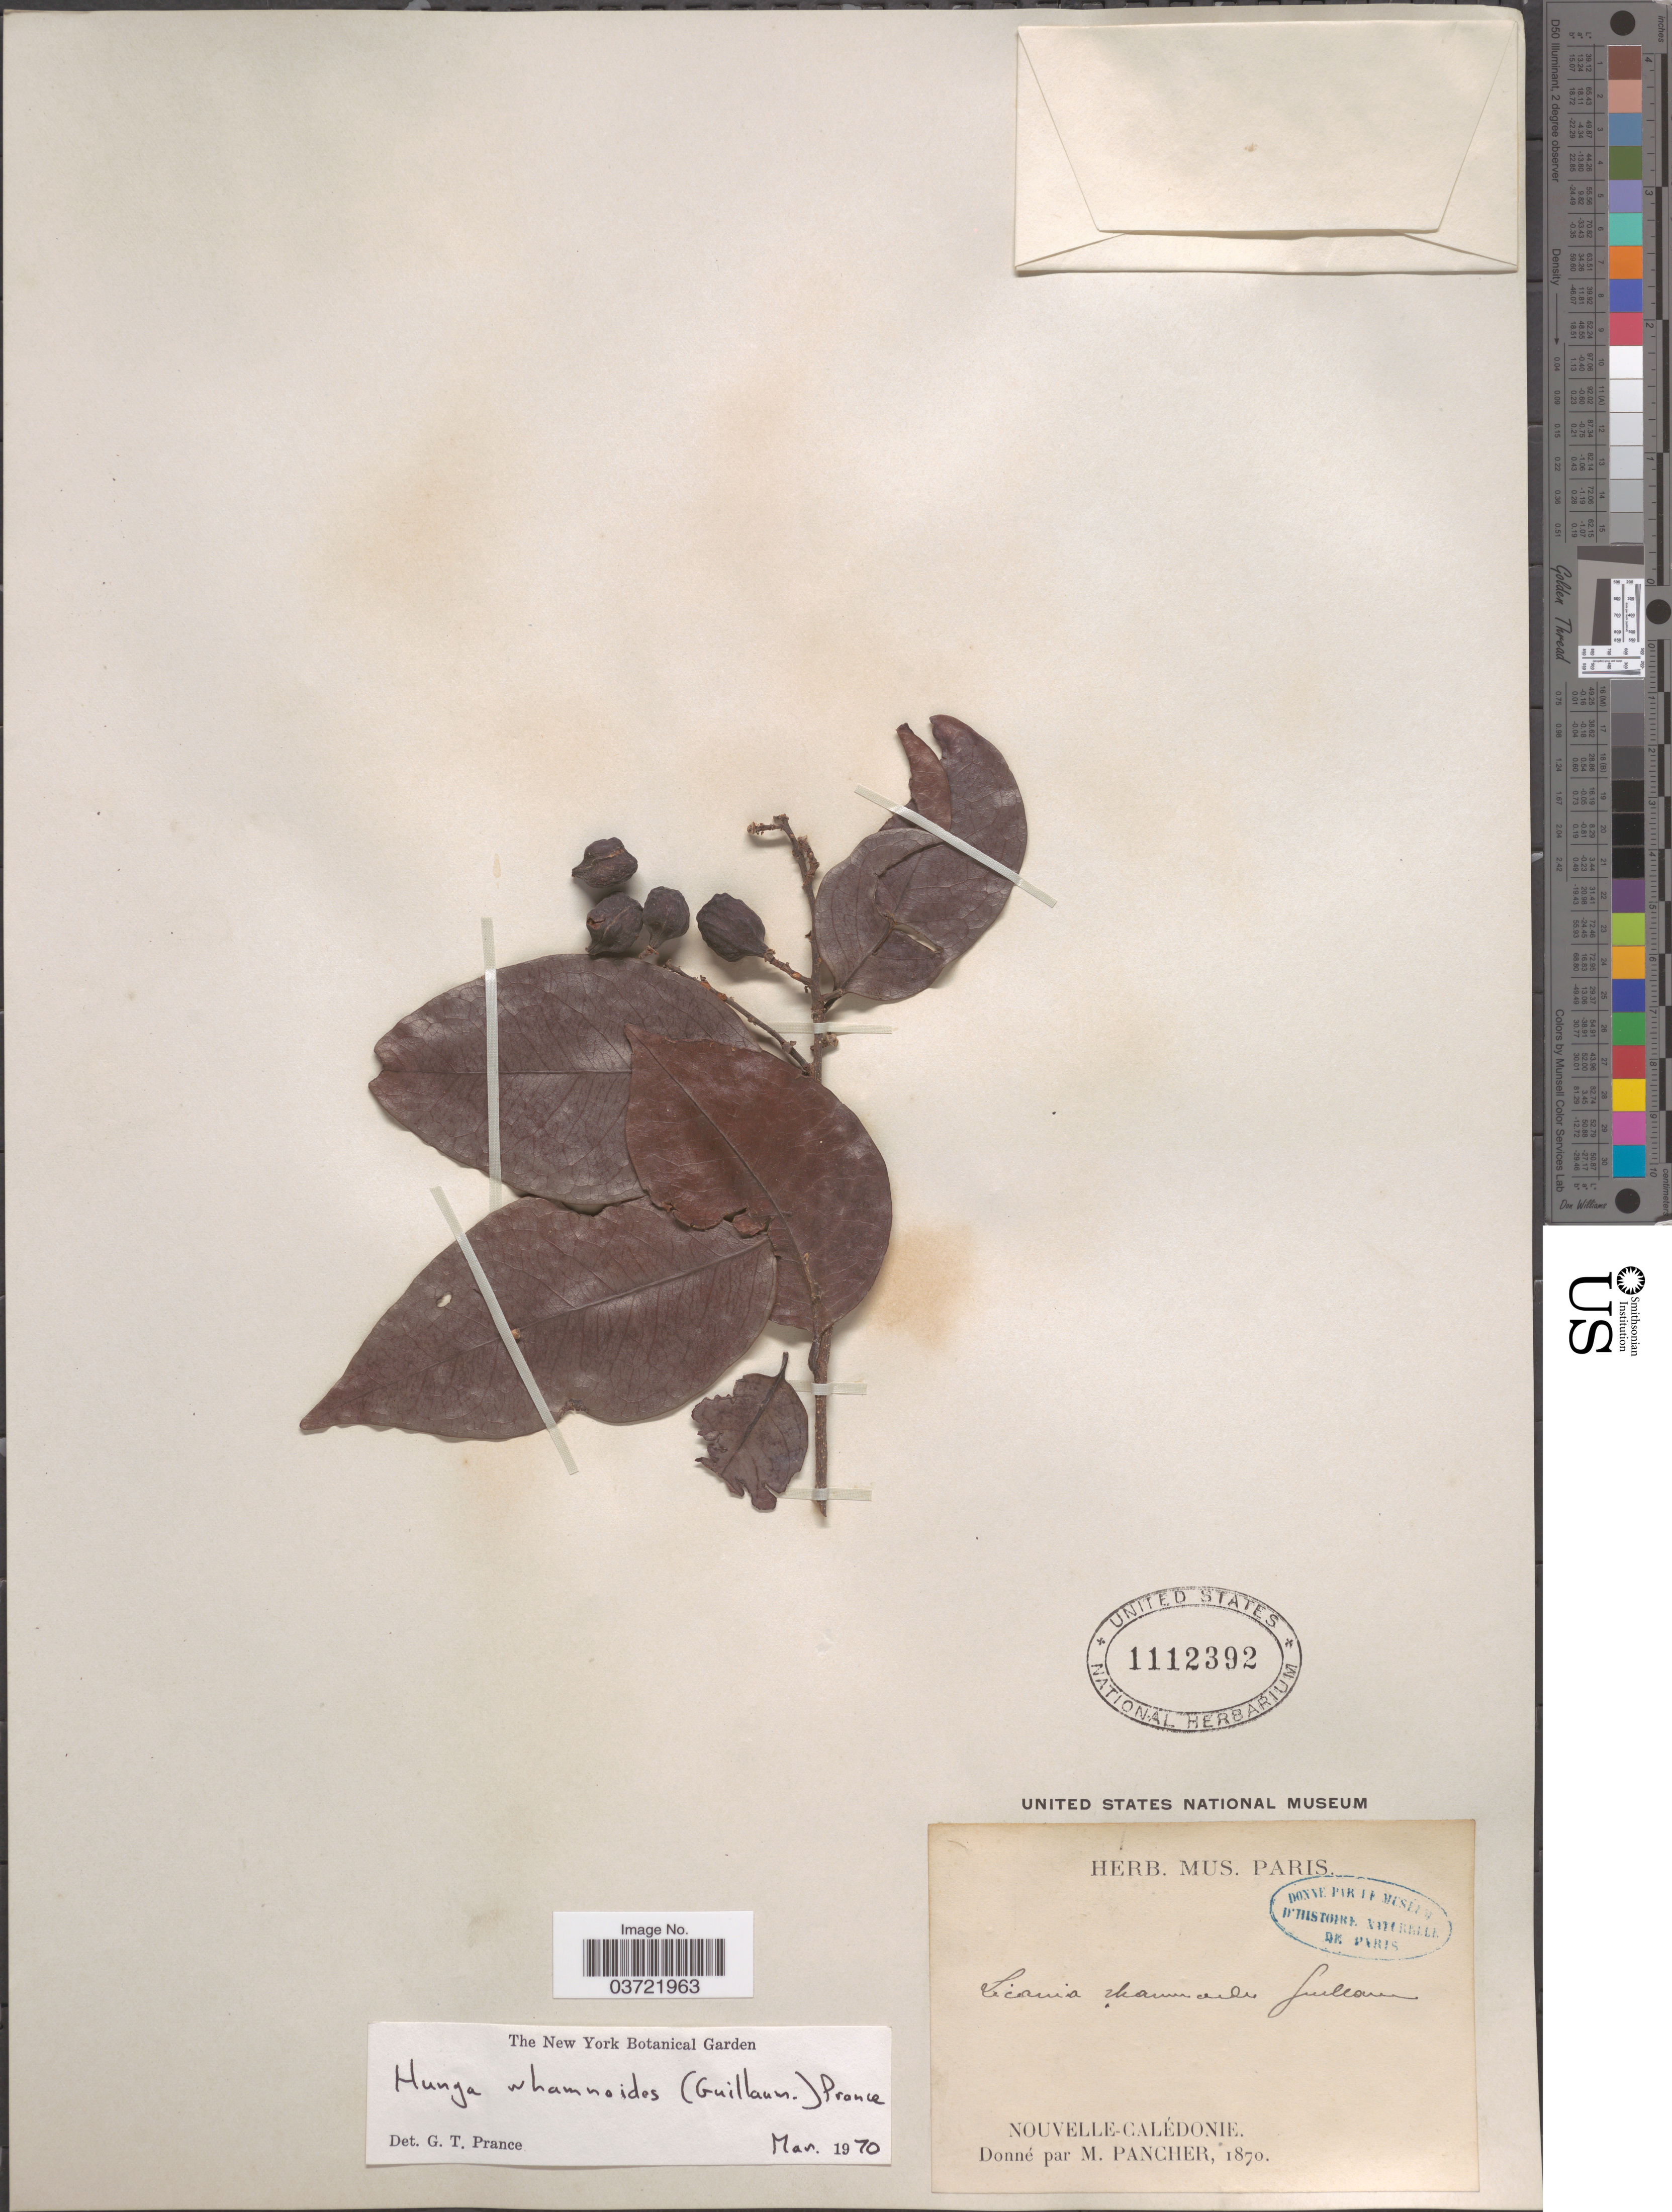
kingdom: Plantae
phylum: Tracheophyta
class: Magnoliopsida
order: Malpighiales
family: Chrysobalanaceae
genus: Hunga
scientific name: Hunga rhamnoides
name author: (Guillaumin) Prance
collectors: M. Pancher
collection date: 1870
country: New Caledonia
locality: Nouvelle-Calédonie.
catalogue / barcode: US 1112392